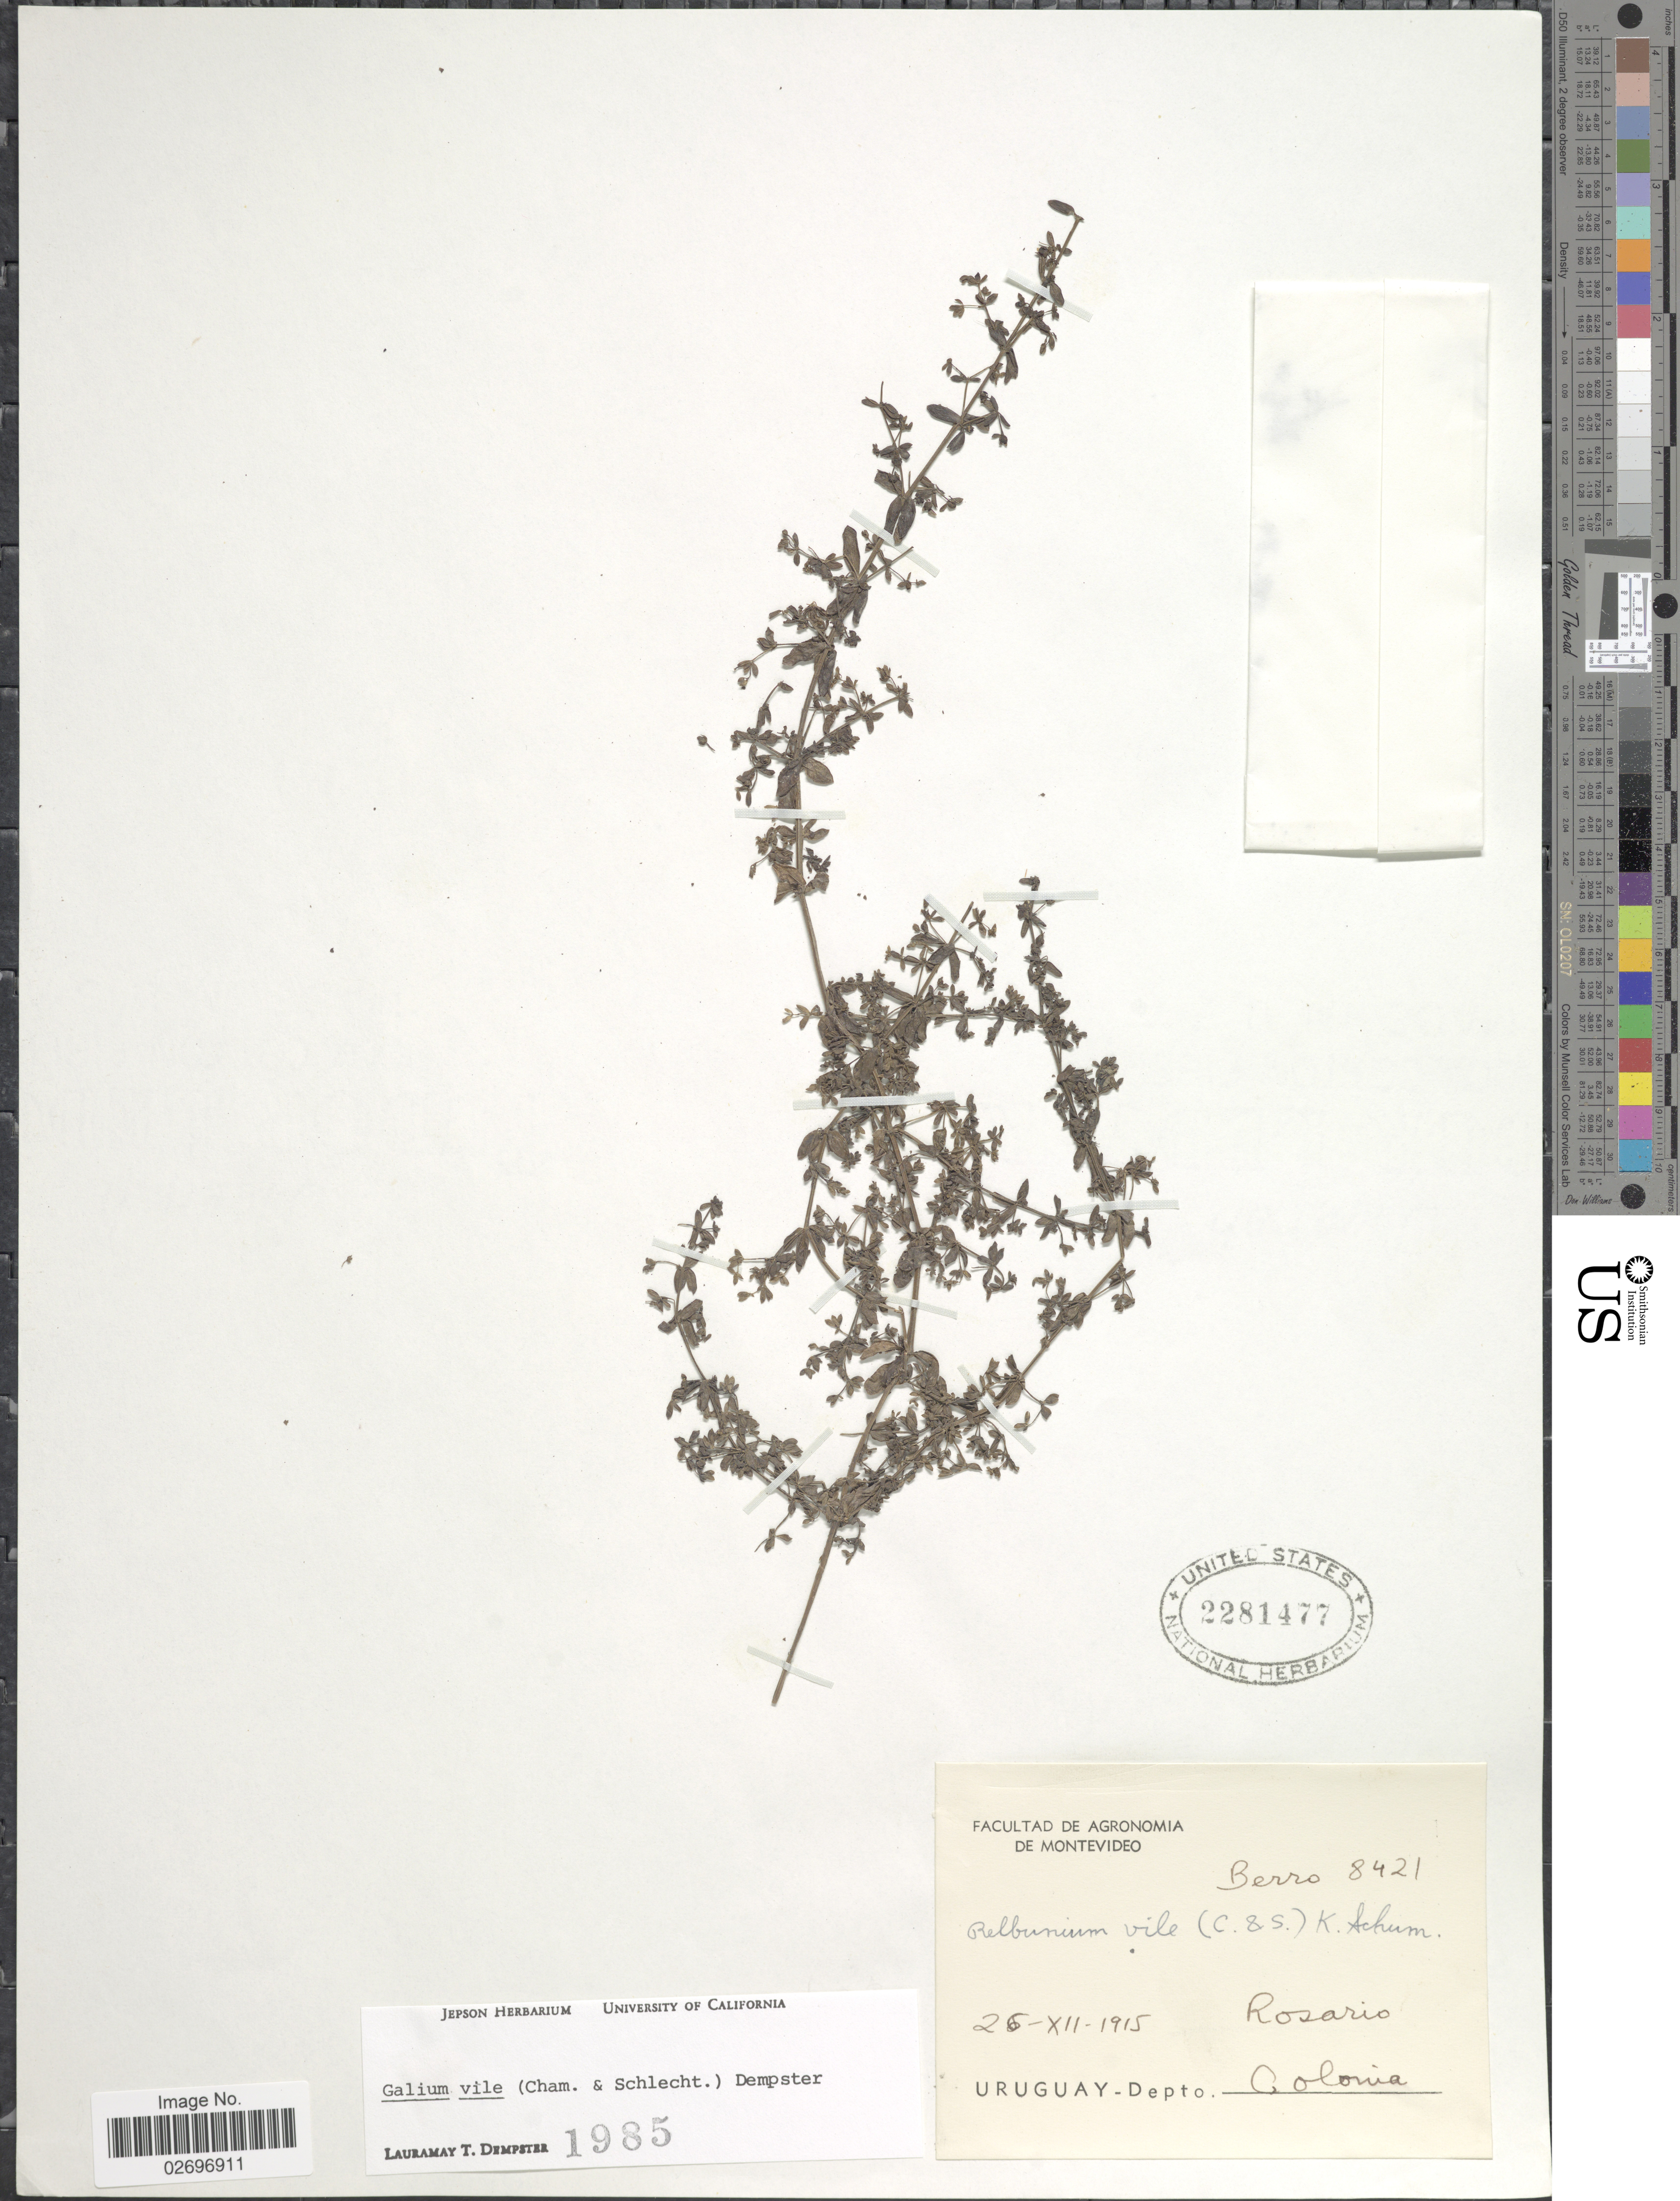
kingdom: Plantae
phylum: Tracheophyta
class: Magnoliopsida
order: Gentianales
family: Rubiaceae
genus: Galium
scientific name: Galium vile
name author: (Cham. & Schltdl.) Dempster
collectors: Berro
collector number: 8421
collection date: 1915-12-26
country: Uruguay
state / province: Colonia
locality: Rosario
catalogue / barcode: US 2281477